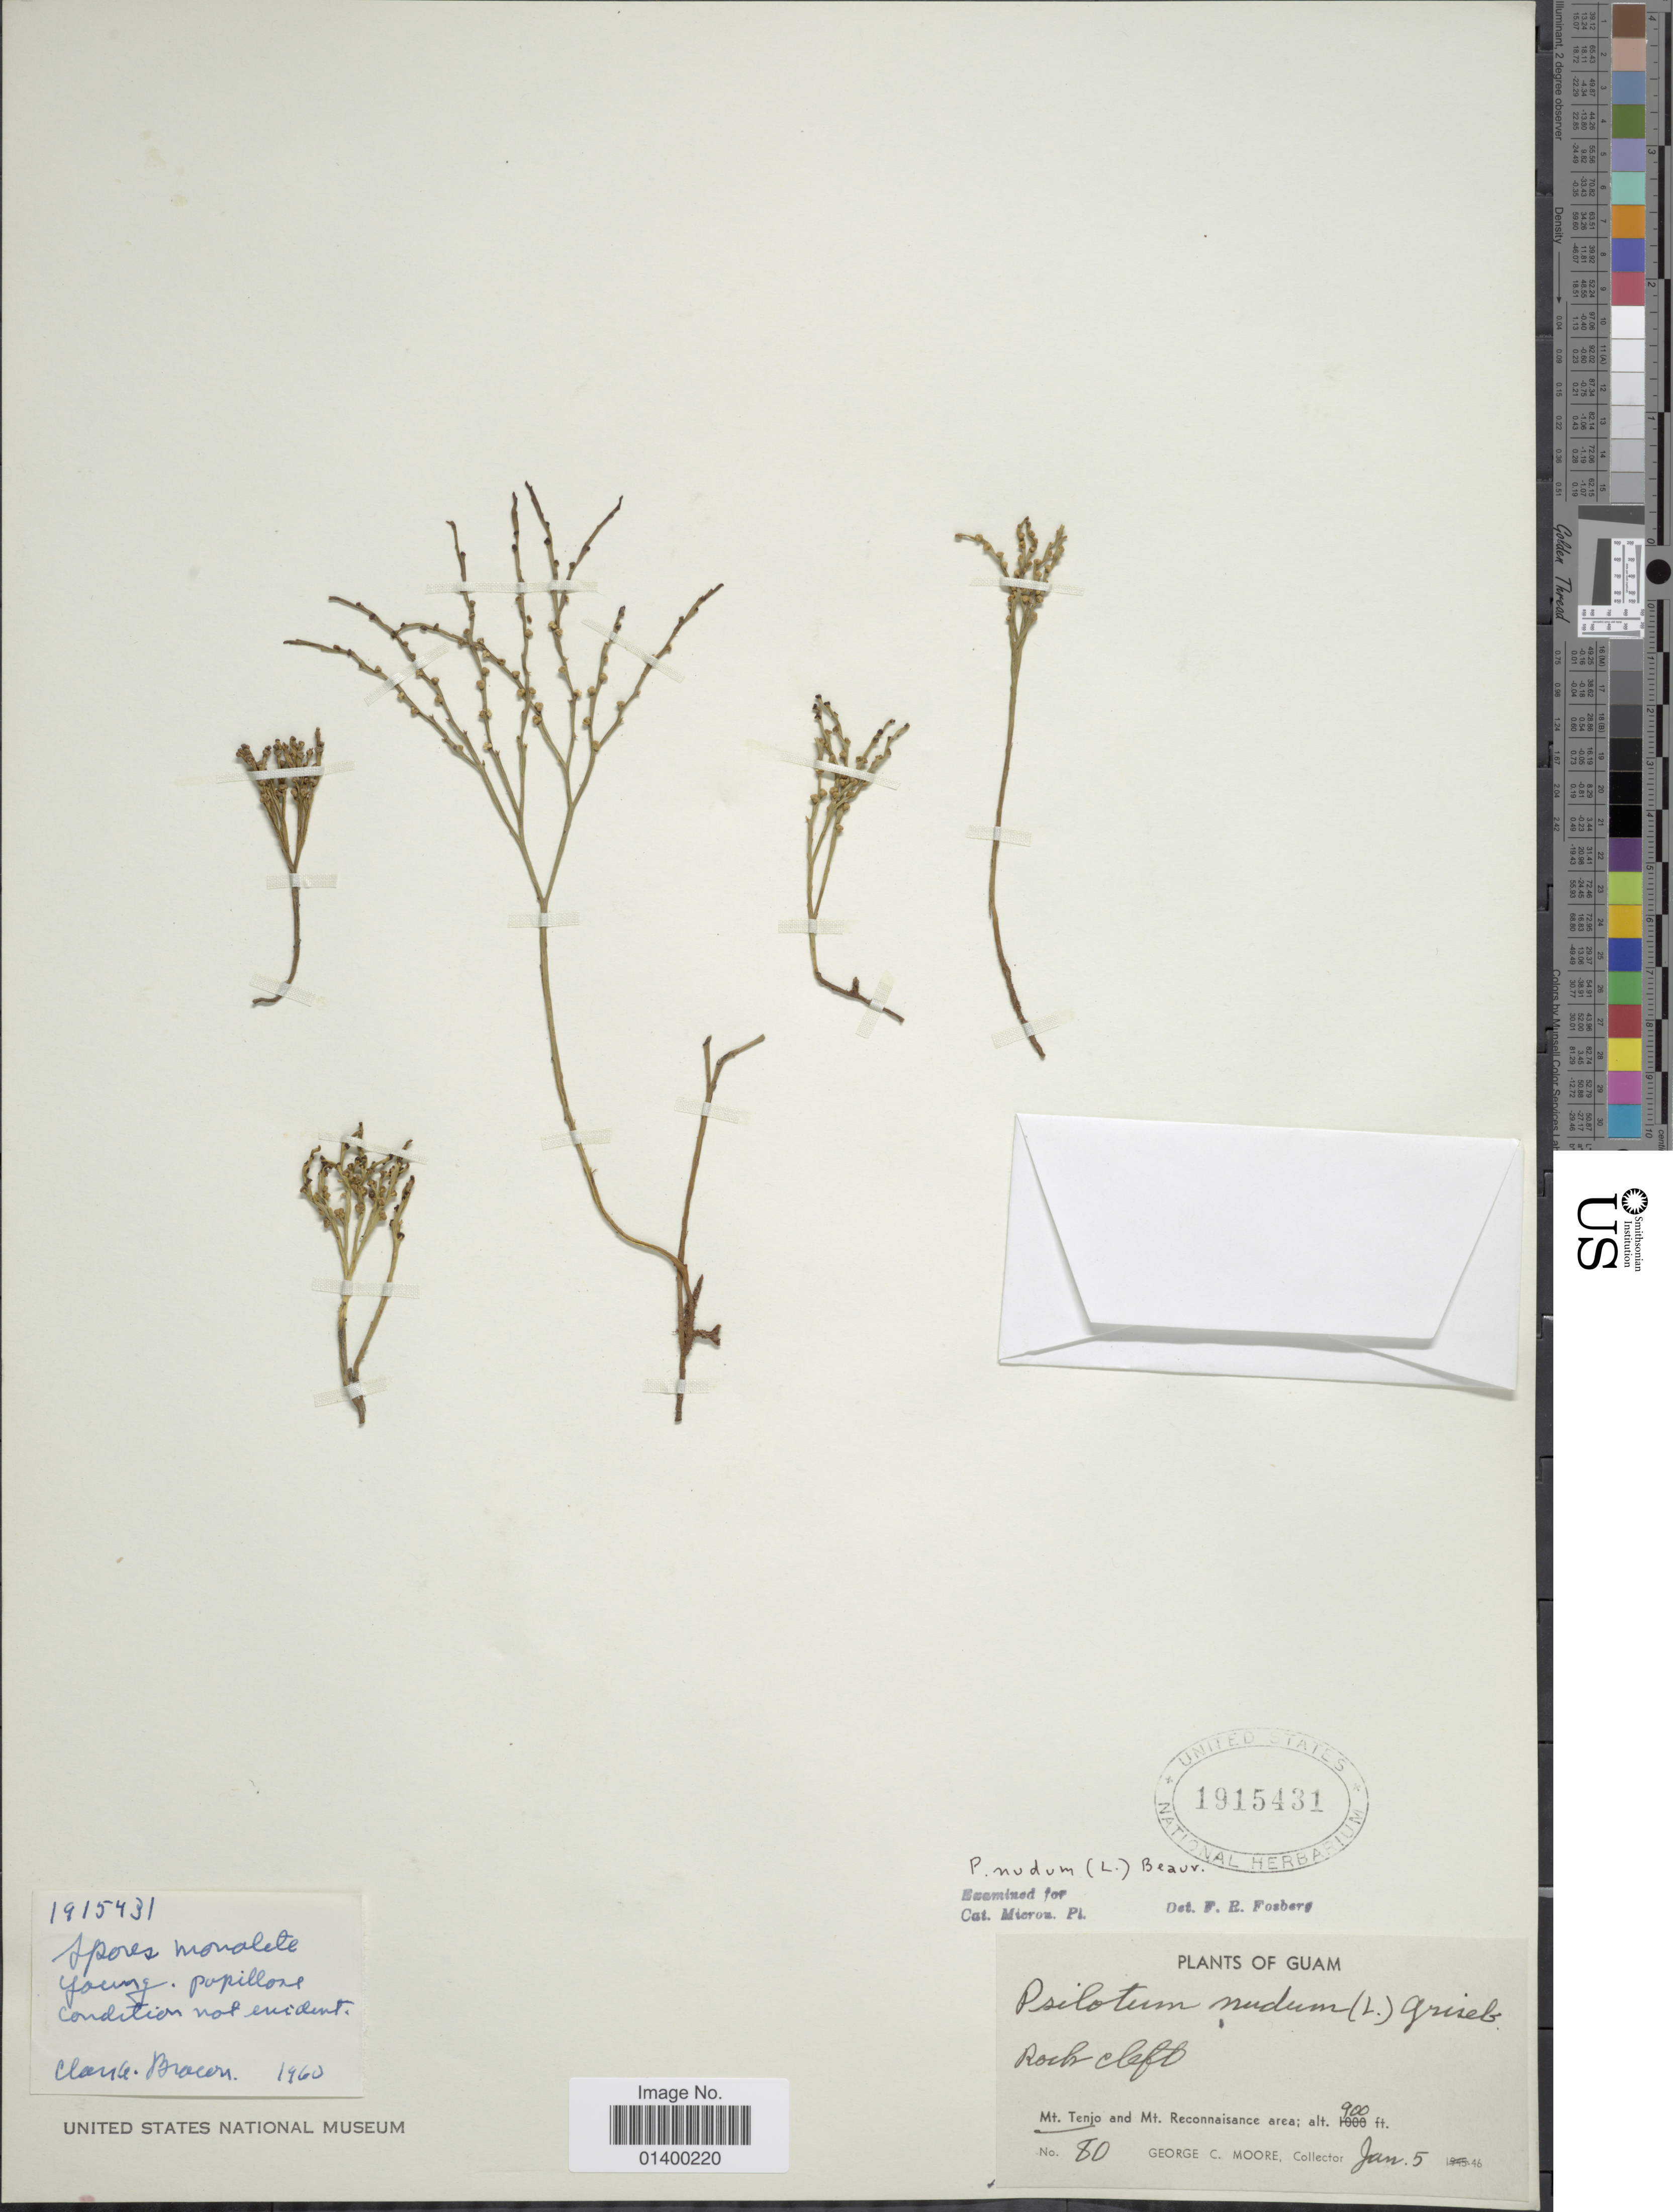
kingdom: Plantae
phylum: Tracheophyta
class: Polypodiopsida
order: Psilotales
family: Psilotaceae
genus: Psilotum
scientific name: Psilotum nudum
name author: (L.) P. Beauv.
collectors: G. C. Moore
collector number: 80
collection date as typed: Transcribed d/m/y: 5/1/46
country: Guam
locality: Mt. Tenjo and Mt. Reconnaisance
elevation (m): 274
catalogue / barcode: US 1915431